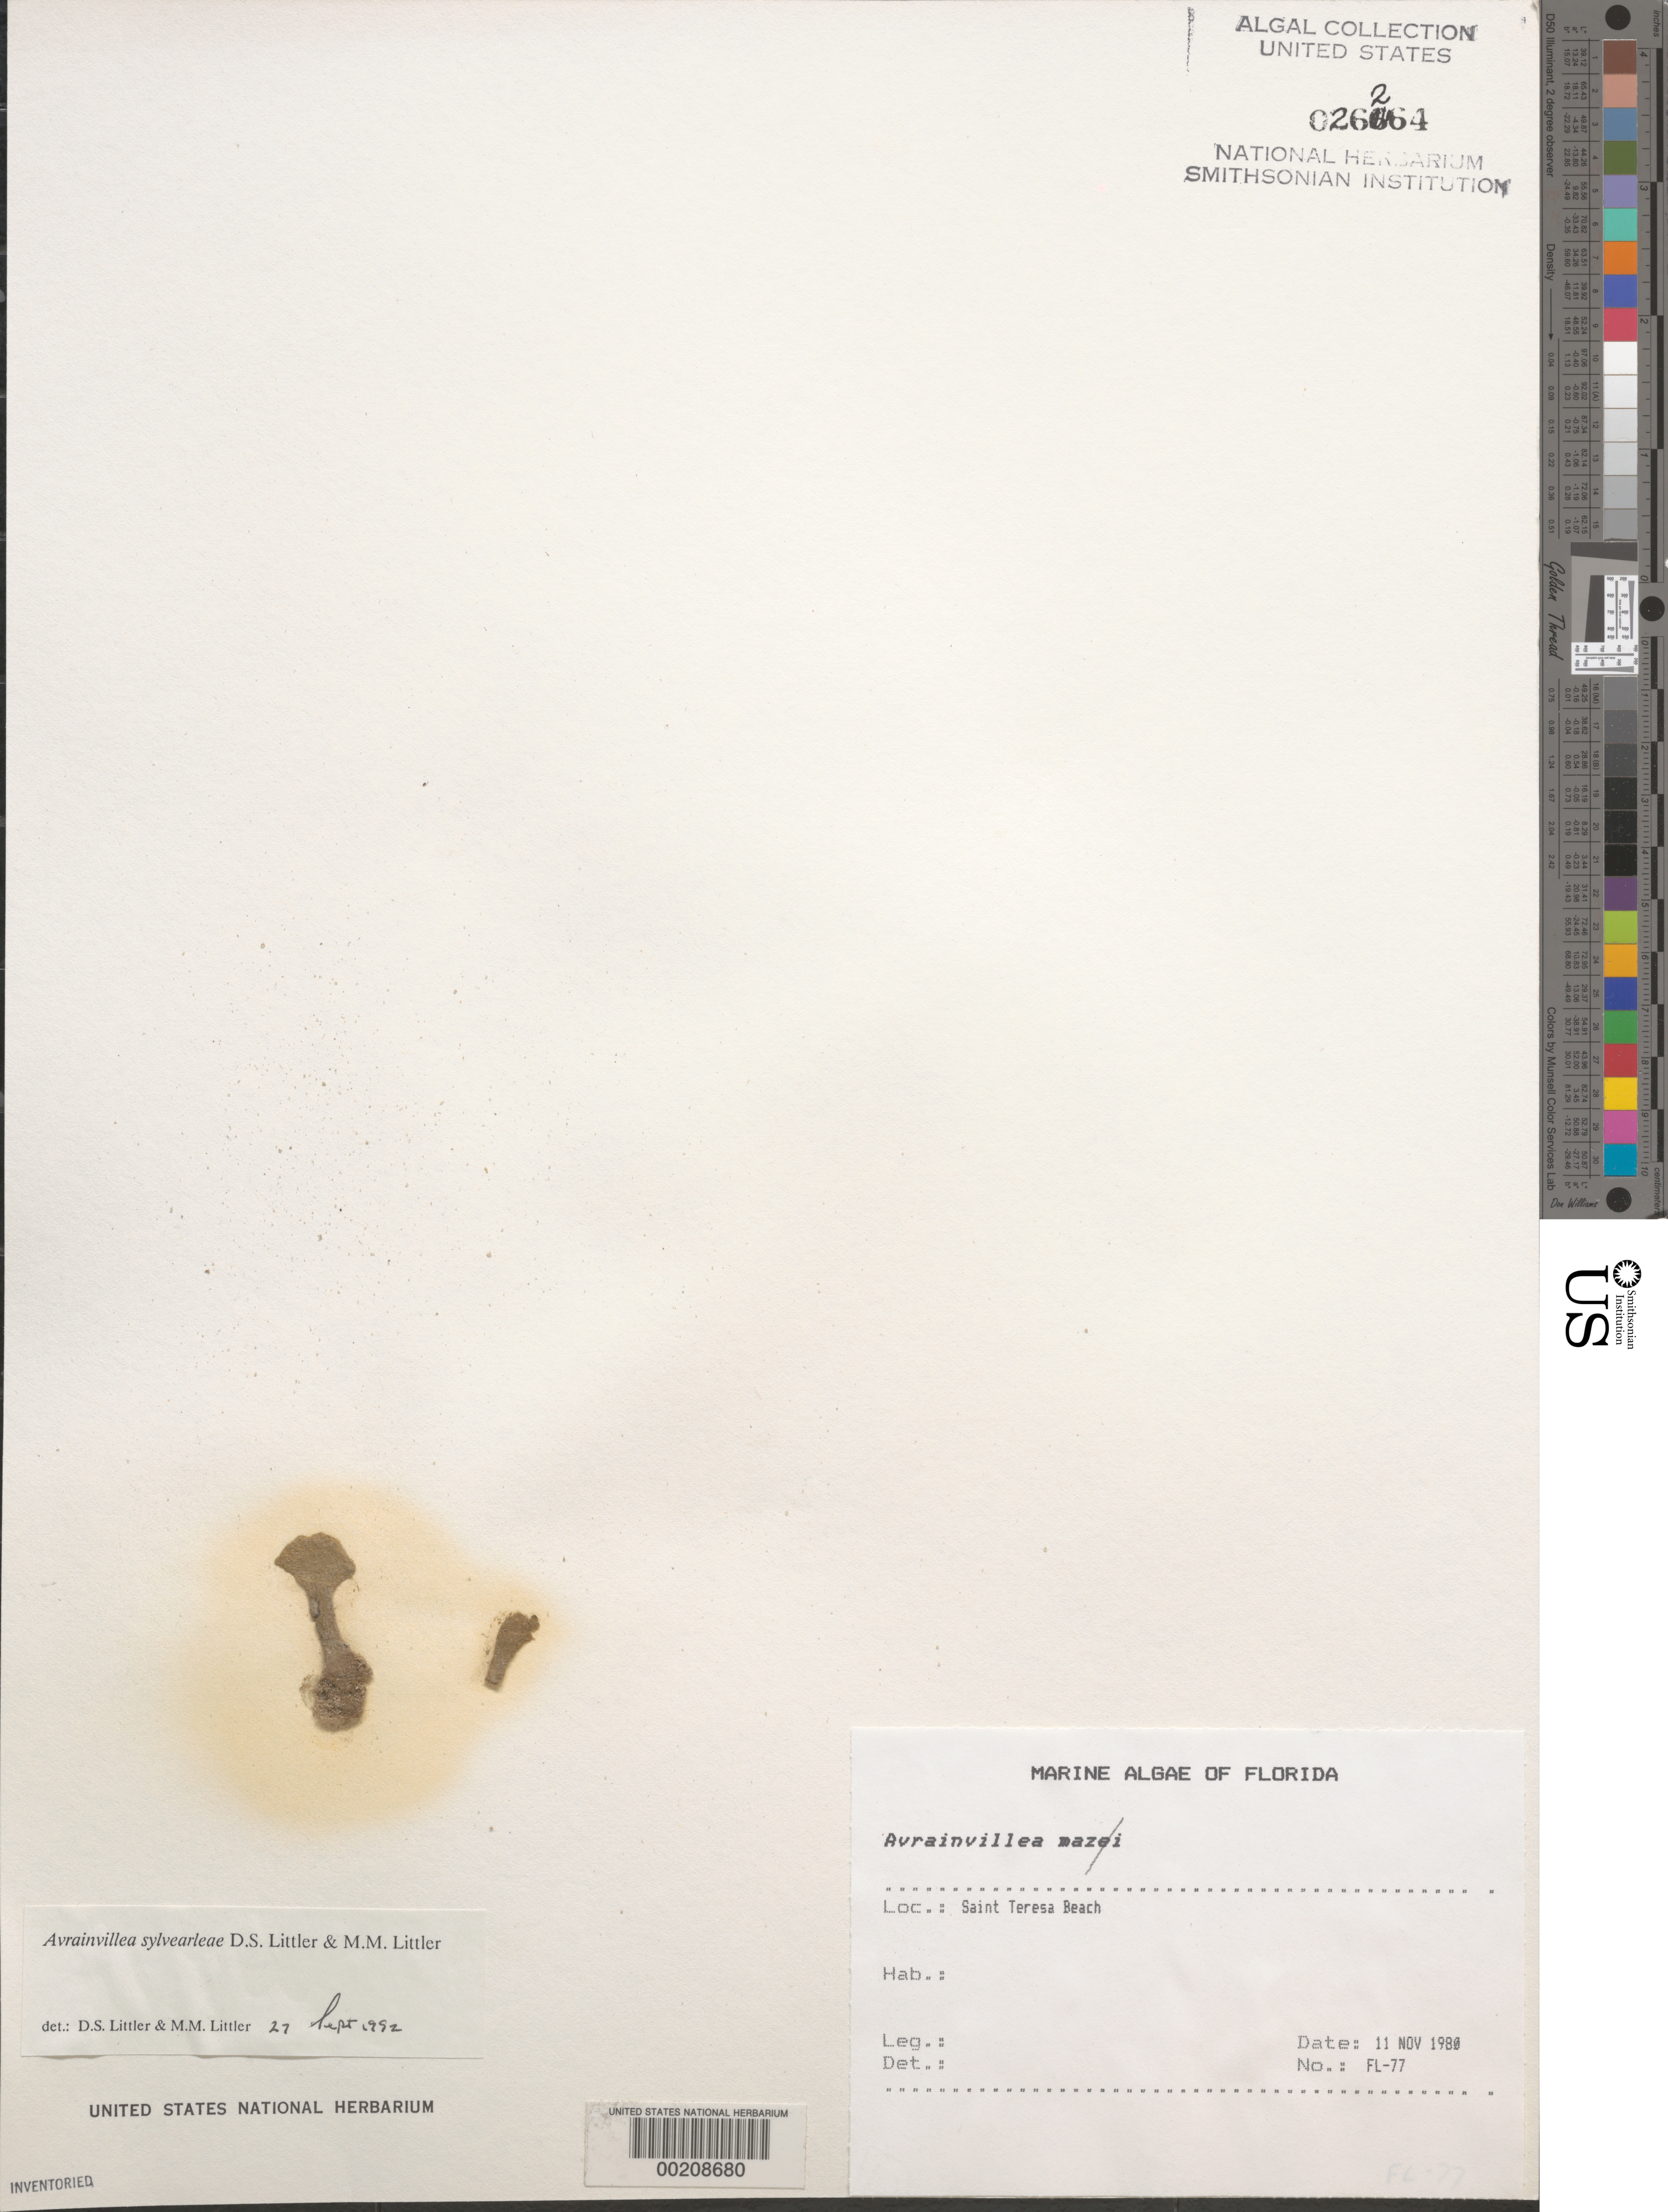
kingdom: Plantae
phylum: Chlorophyta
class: Ulvophyceae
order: Bryopsidales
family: Dichotomosiphonaceae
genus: Avrainvillea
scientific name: Avrainvillea sylvearleae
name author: D.S. Littler & Littler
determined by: Littler, D. S.; Littler, M. M.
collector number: FL-77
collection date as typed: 11 Nov 1980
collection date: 1980-11-11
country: United States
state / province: Florida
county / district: Franklin County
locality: Saint Teresa Beach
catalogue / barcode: US 26264